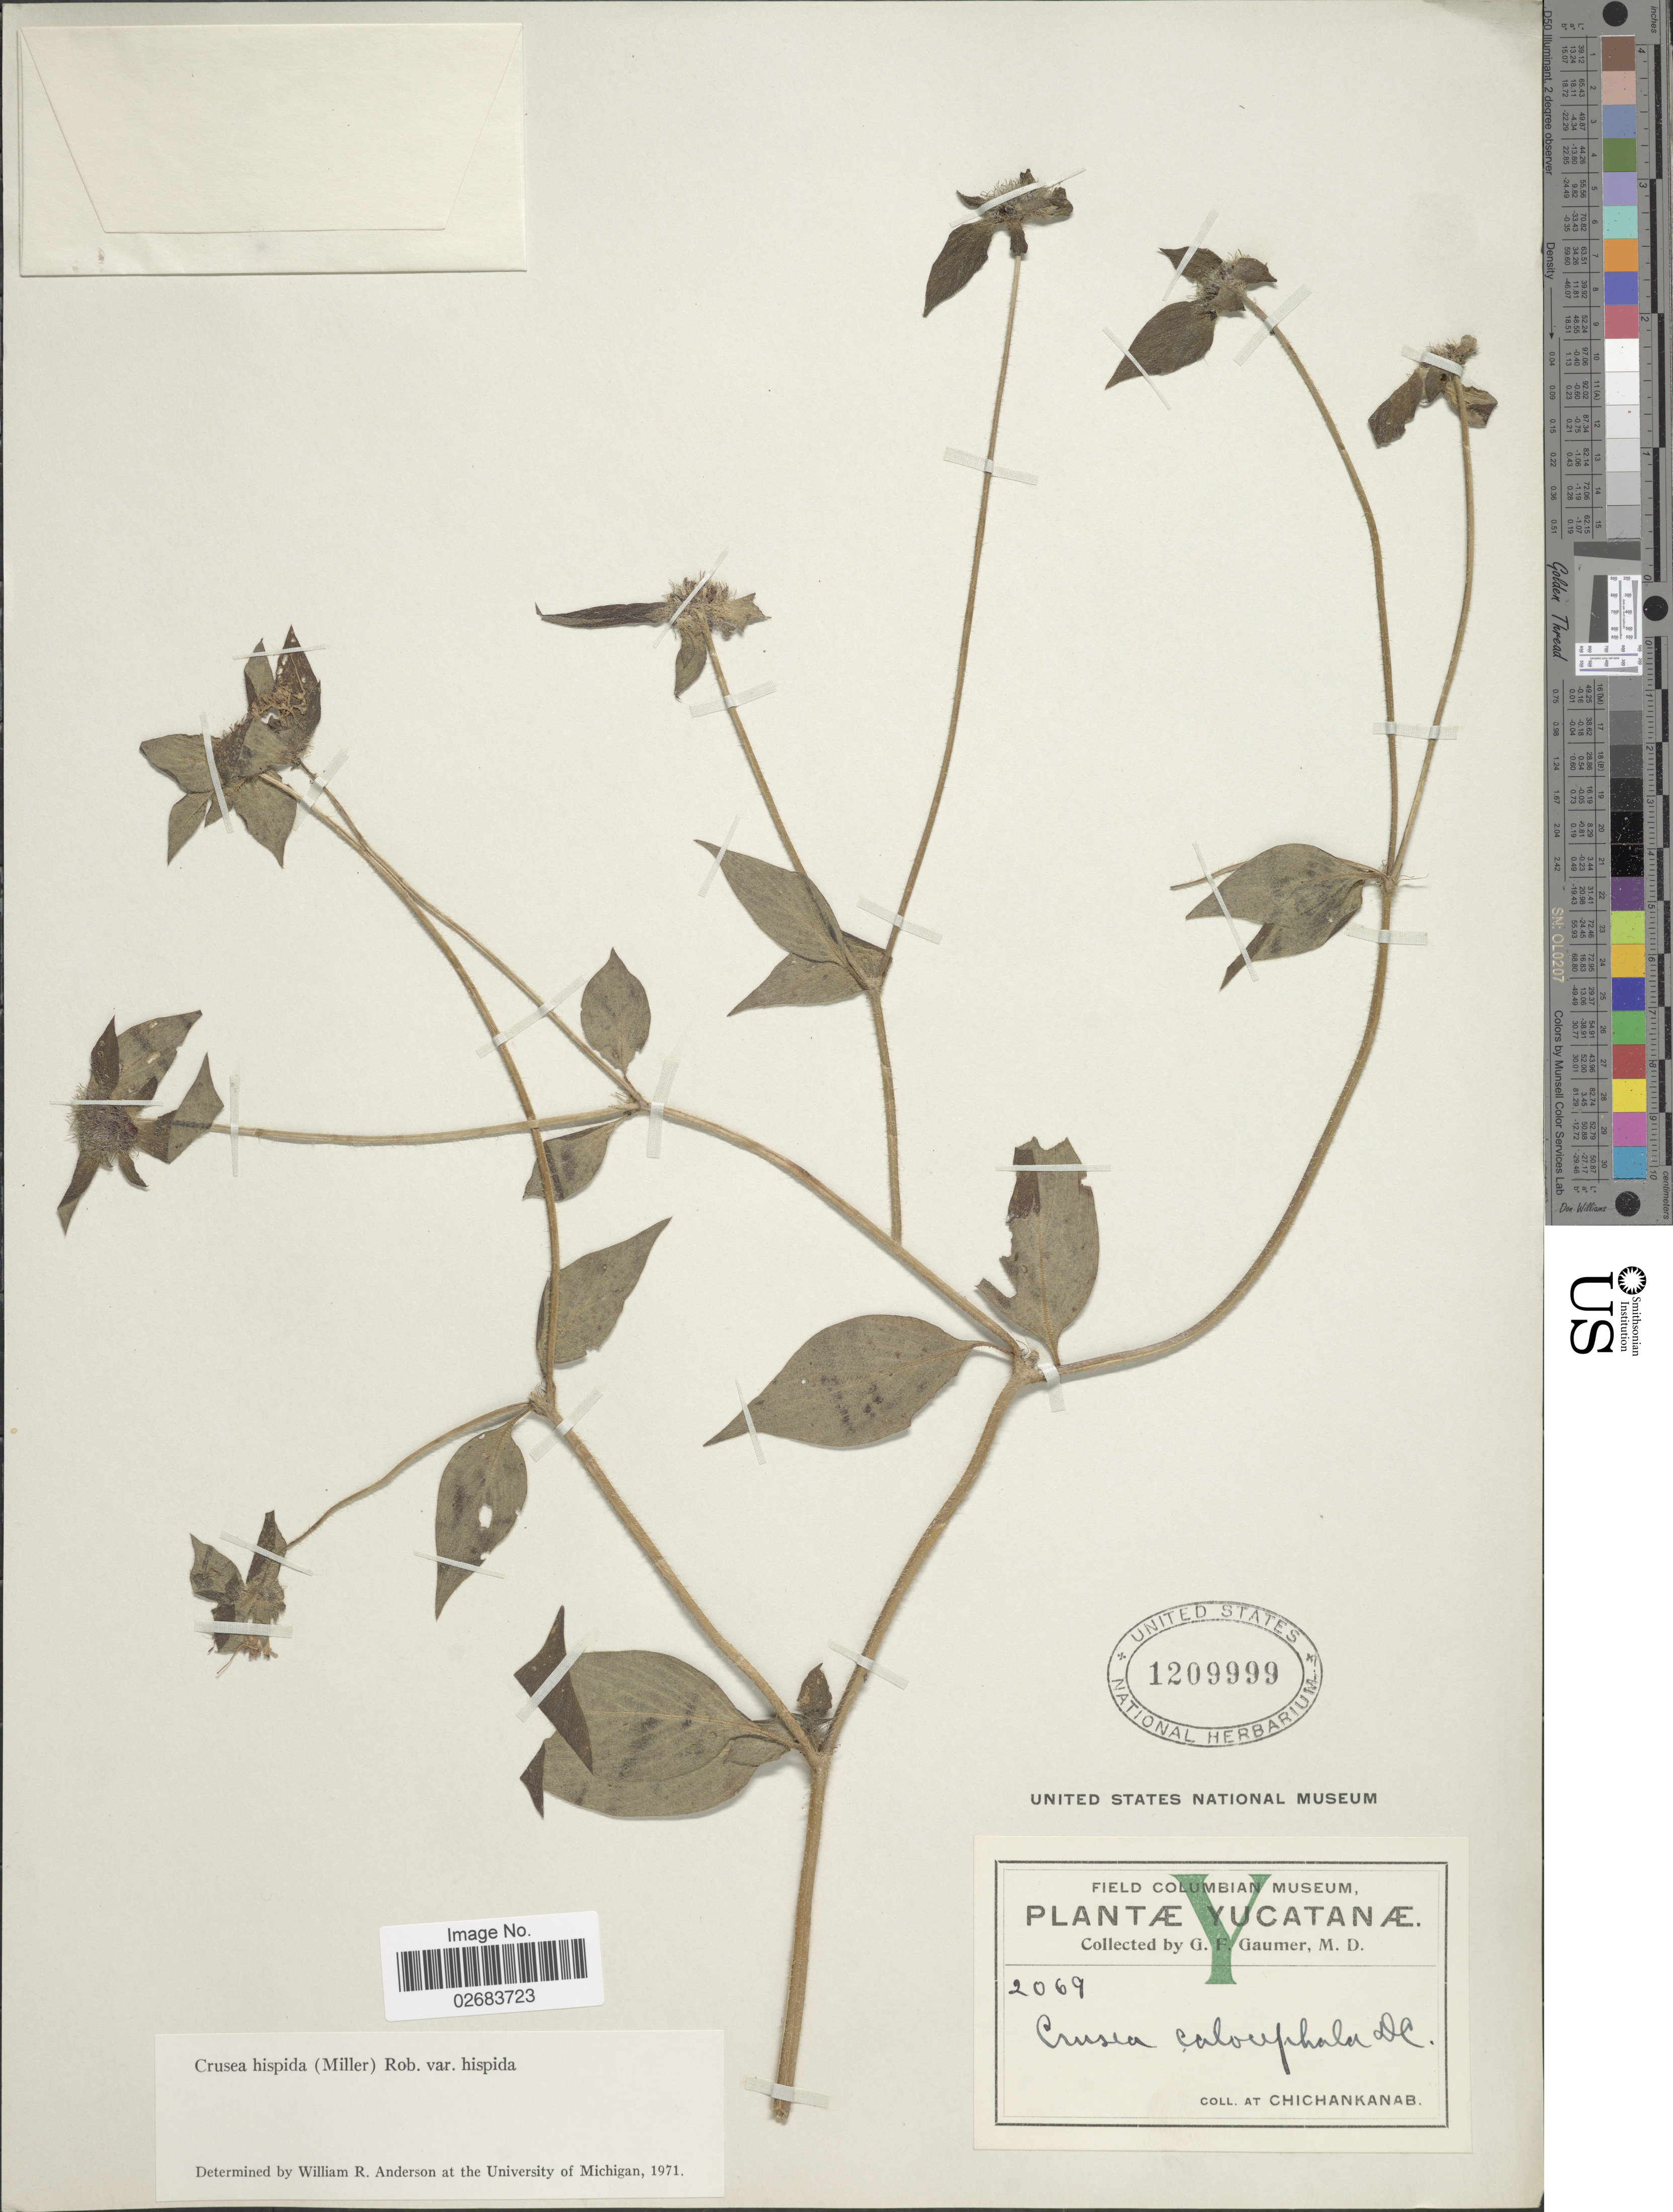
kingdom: Plantae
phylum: Tracheophyta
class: Magnoliopsida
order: Gentianales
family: Rubiaceae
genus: Crusea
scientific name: Crusea hispida var. hispida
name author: (Mill.) B.L. Rob.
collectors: G. F. Gaumer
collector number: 2069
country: Mexico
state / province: Yucatán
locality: At Chichankanab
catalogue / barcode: US 1209999